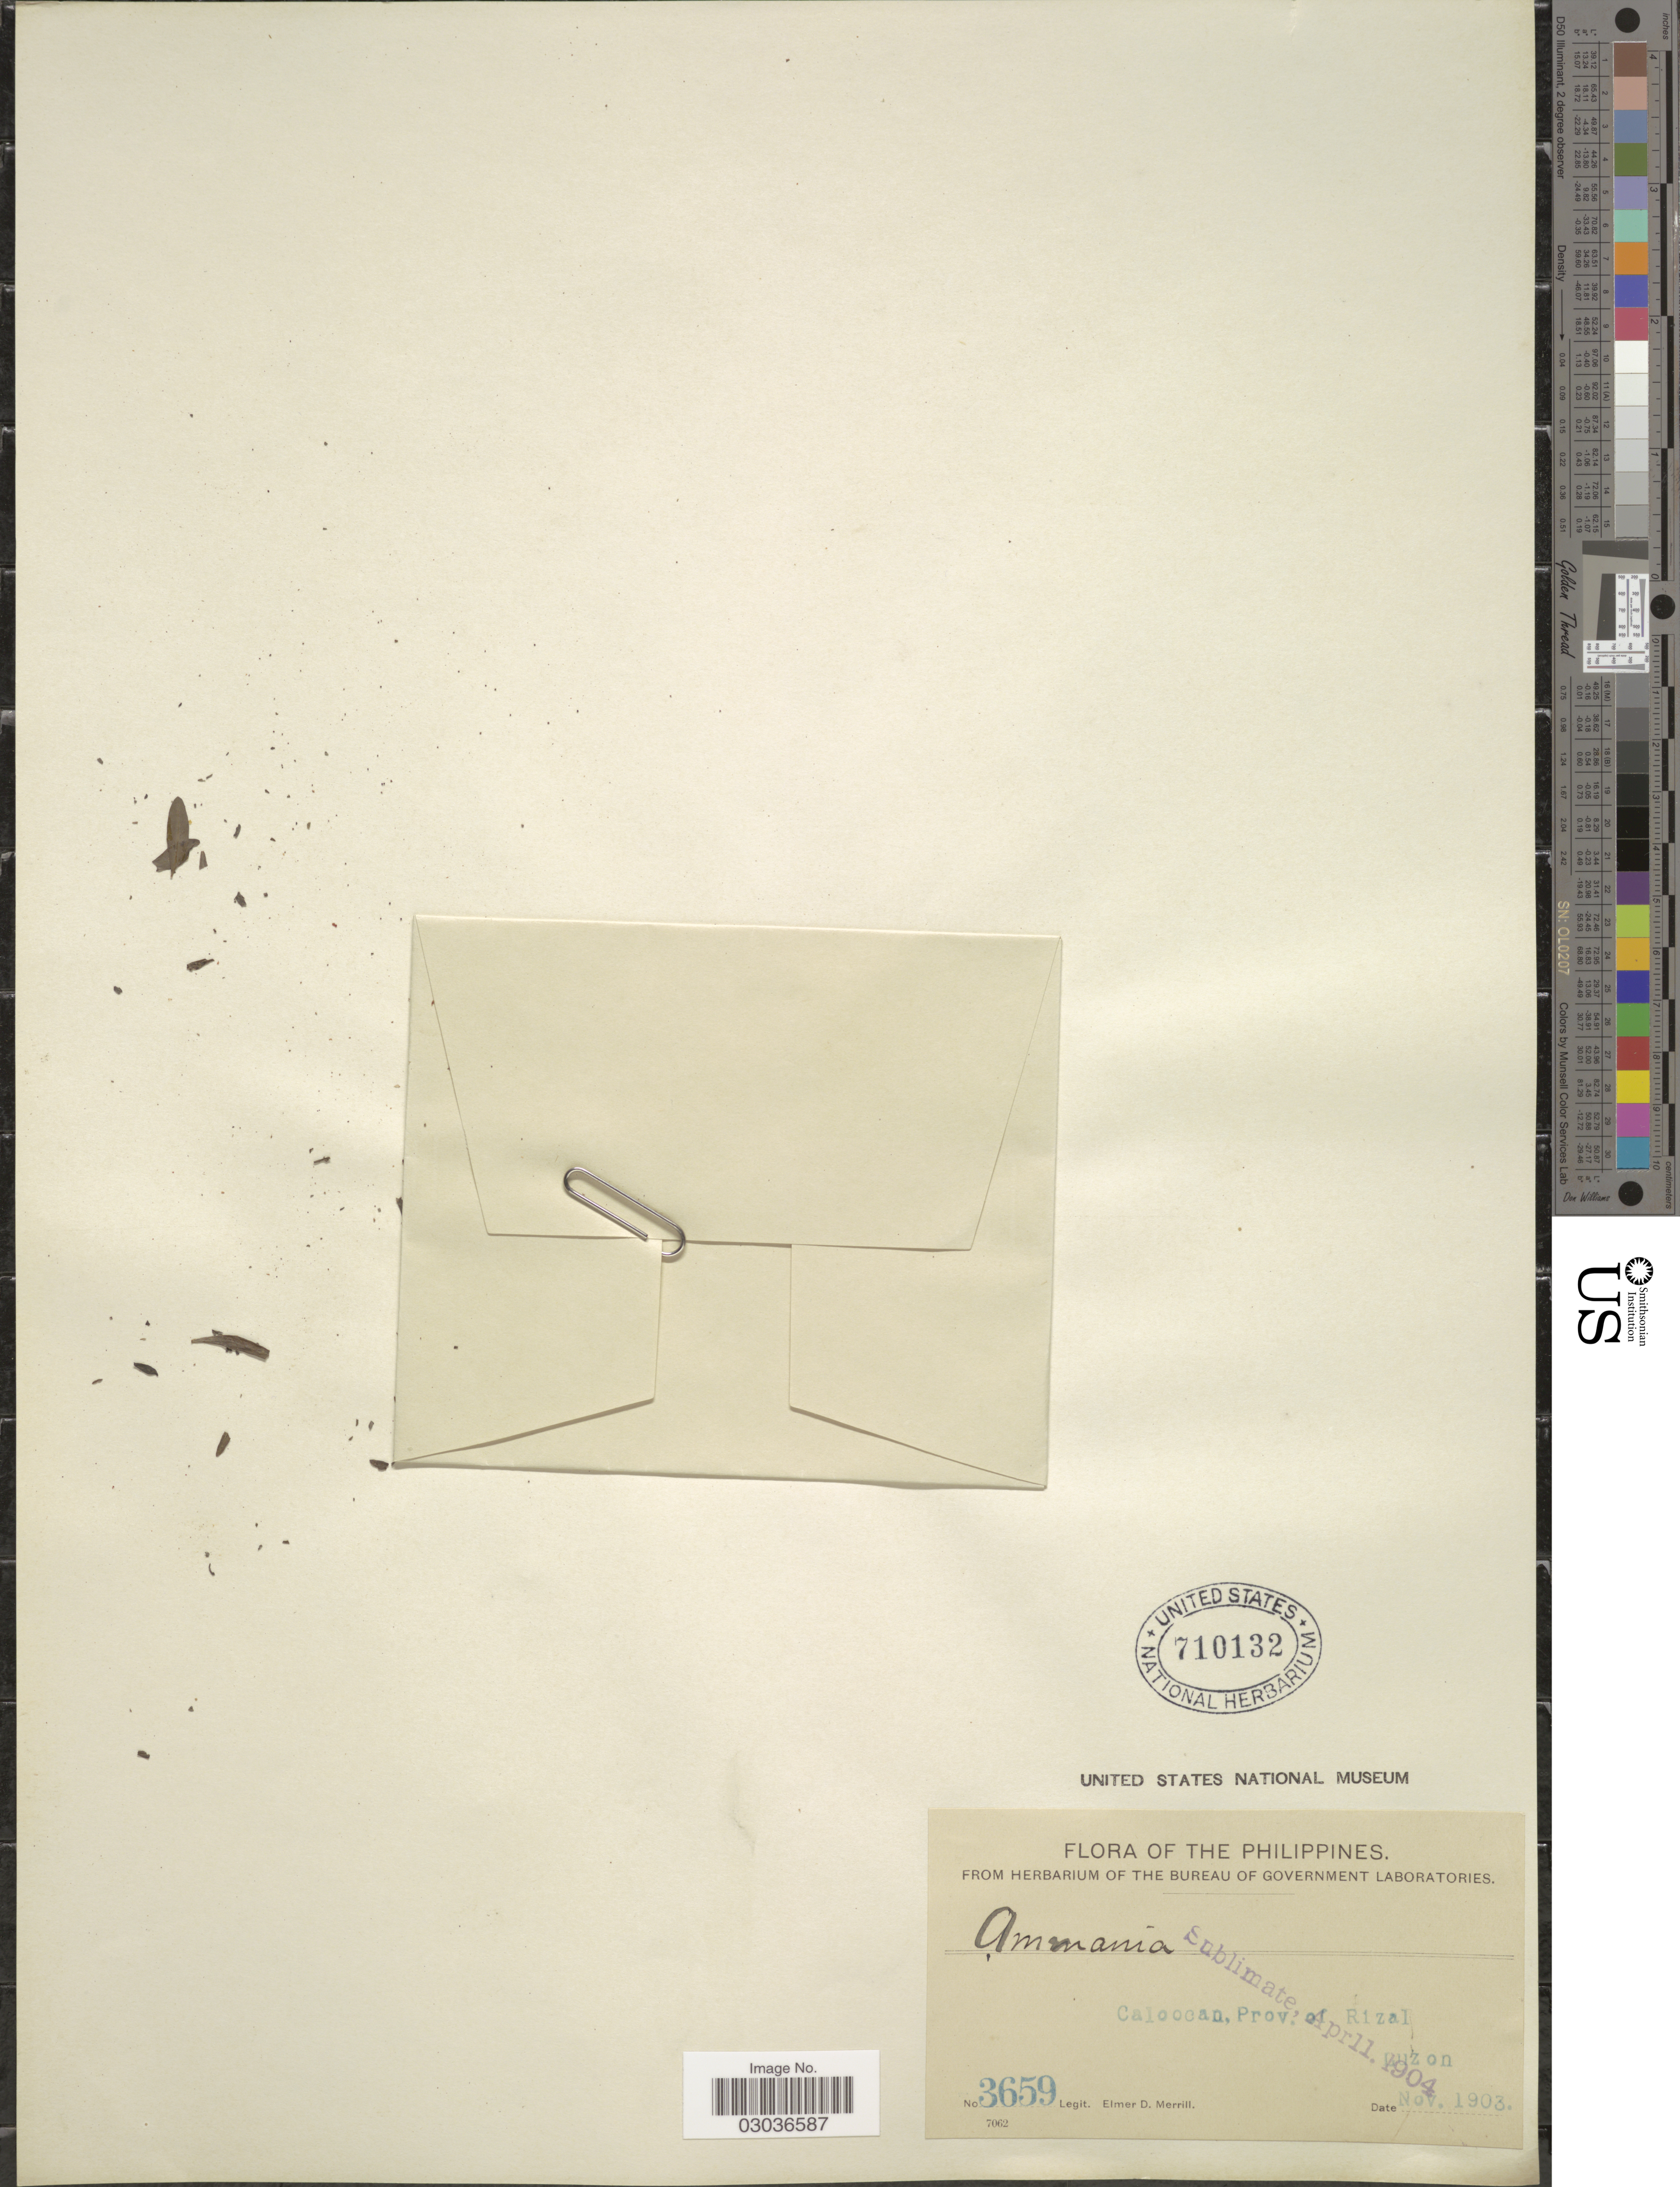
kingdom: Plantae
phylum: Tracheophyta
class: Magnoliopsida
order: Myrtales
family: Lythraceae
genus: Ammannia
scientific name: Ammannia baccifera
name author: L.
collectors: E. D. Merrill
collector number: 3659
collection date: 1903-11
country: Philippines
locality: Caloocan, Prov. of Rizal. Luzon.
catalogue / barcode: US 710132